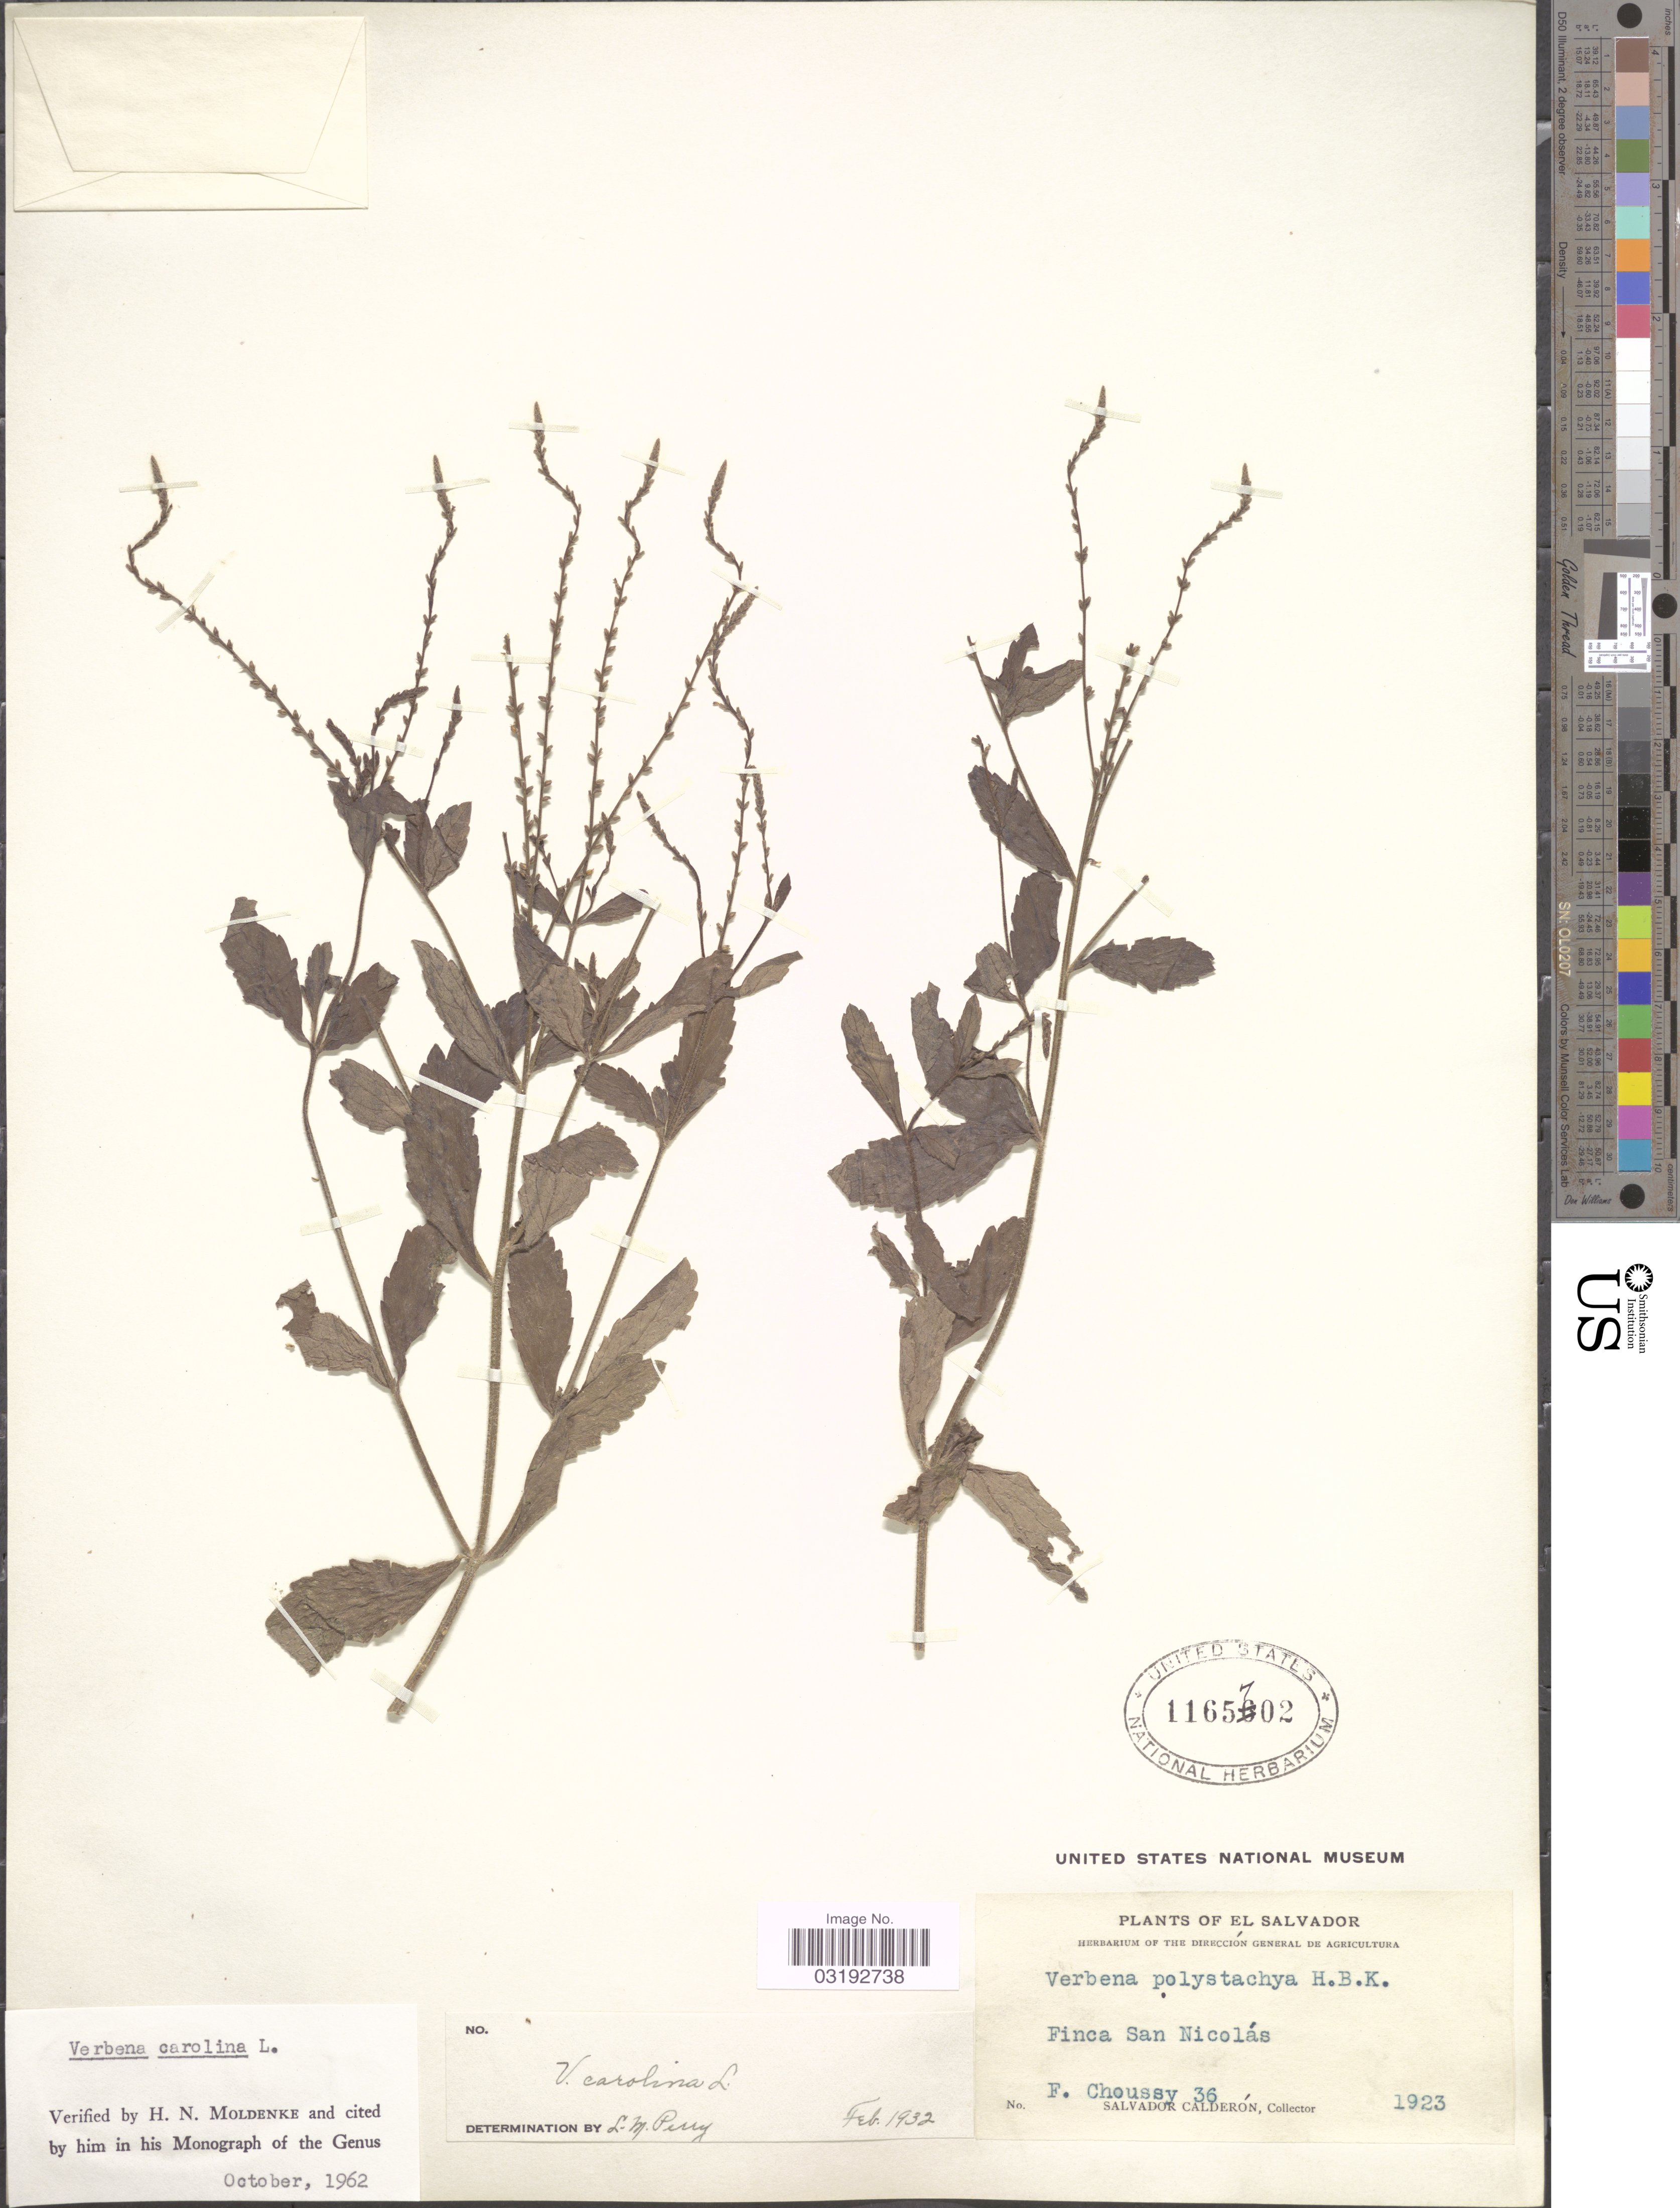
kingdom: Plantae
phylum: Tracheophyta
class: Magnoliopsida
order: Lamiales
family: Verbenaceae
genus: Verbena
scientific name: Verbena carolina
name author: L.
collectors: F. Choussy & S. Calderón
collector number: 36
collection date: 1923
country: El Salvador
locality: Finca San Nicolás.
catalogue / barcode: US 1165702